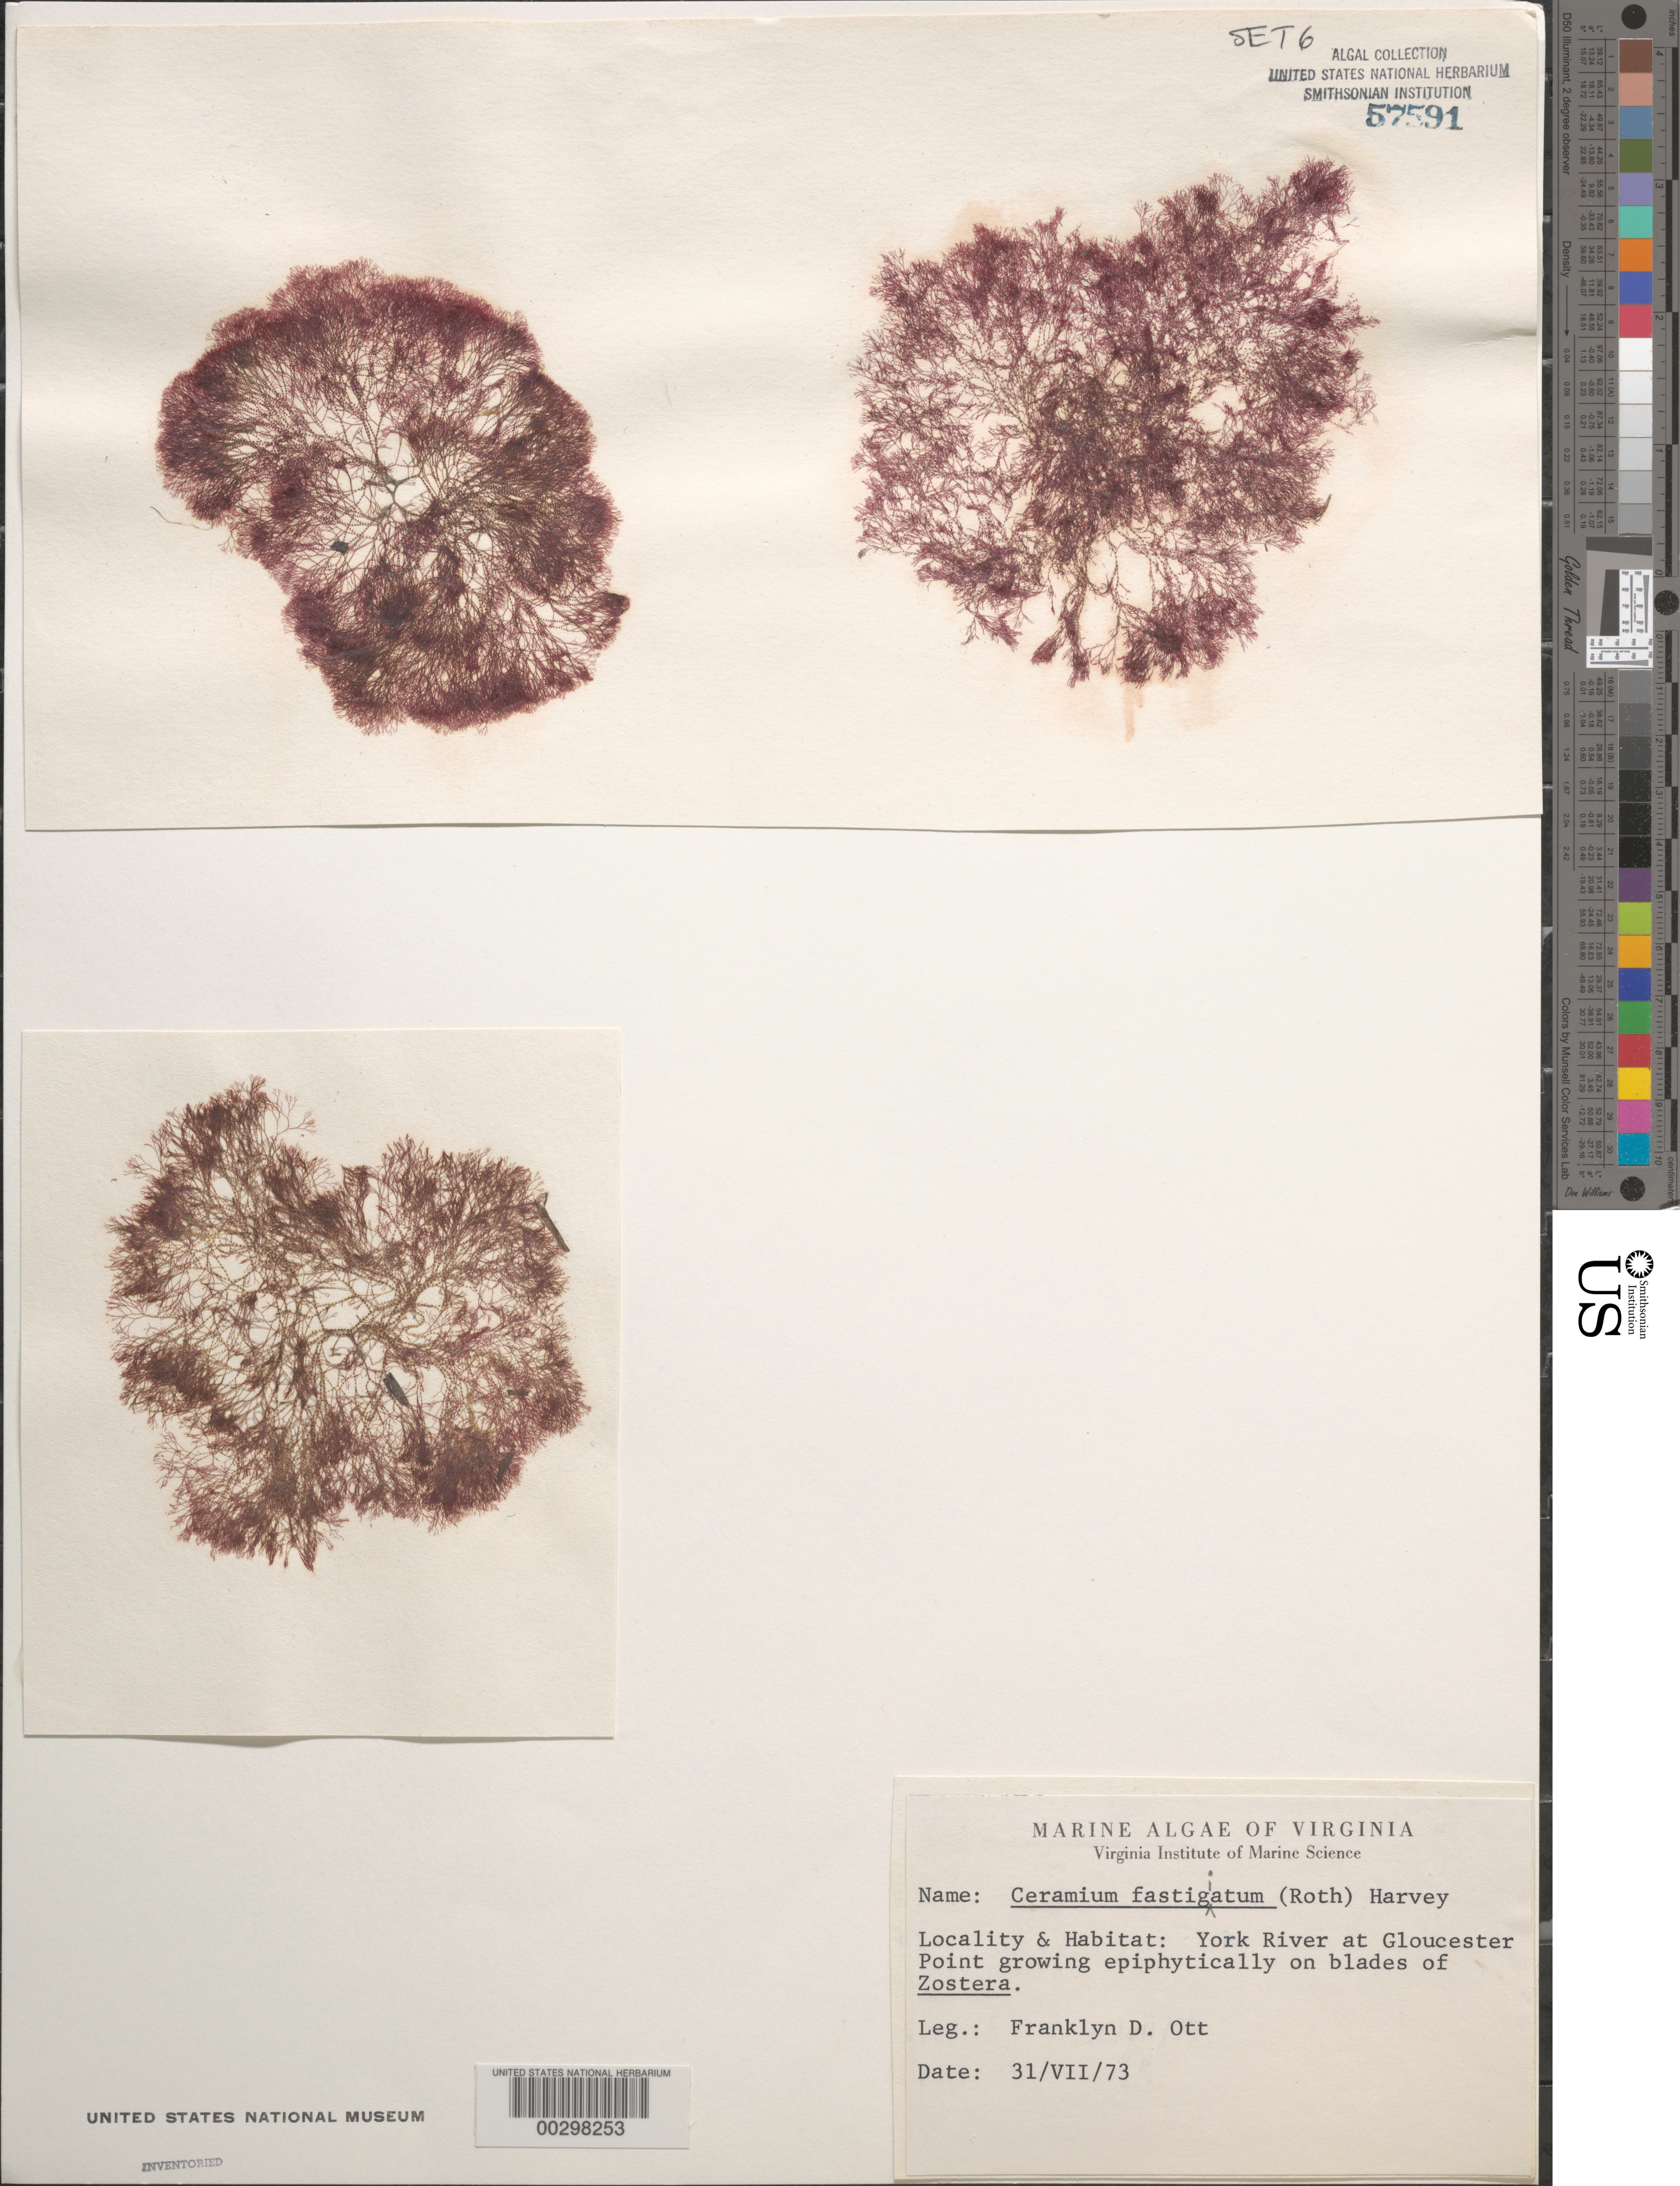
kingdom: Plantae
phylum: Rhodophyta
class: Florideophyceae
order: Ceramiales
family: Ceramiaceae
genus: Ceramium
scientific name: Ceramium fastigiatum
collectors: F. Ott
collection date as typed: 31 Jul 1973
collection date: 1973-07-31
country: United States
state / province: Virginia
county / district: Gloucester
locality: Gloucester Point, York River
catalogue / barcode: US 57591